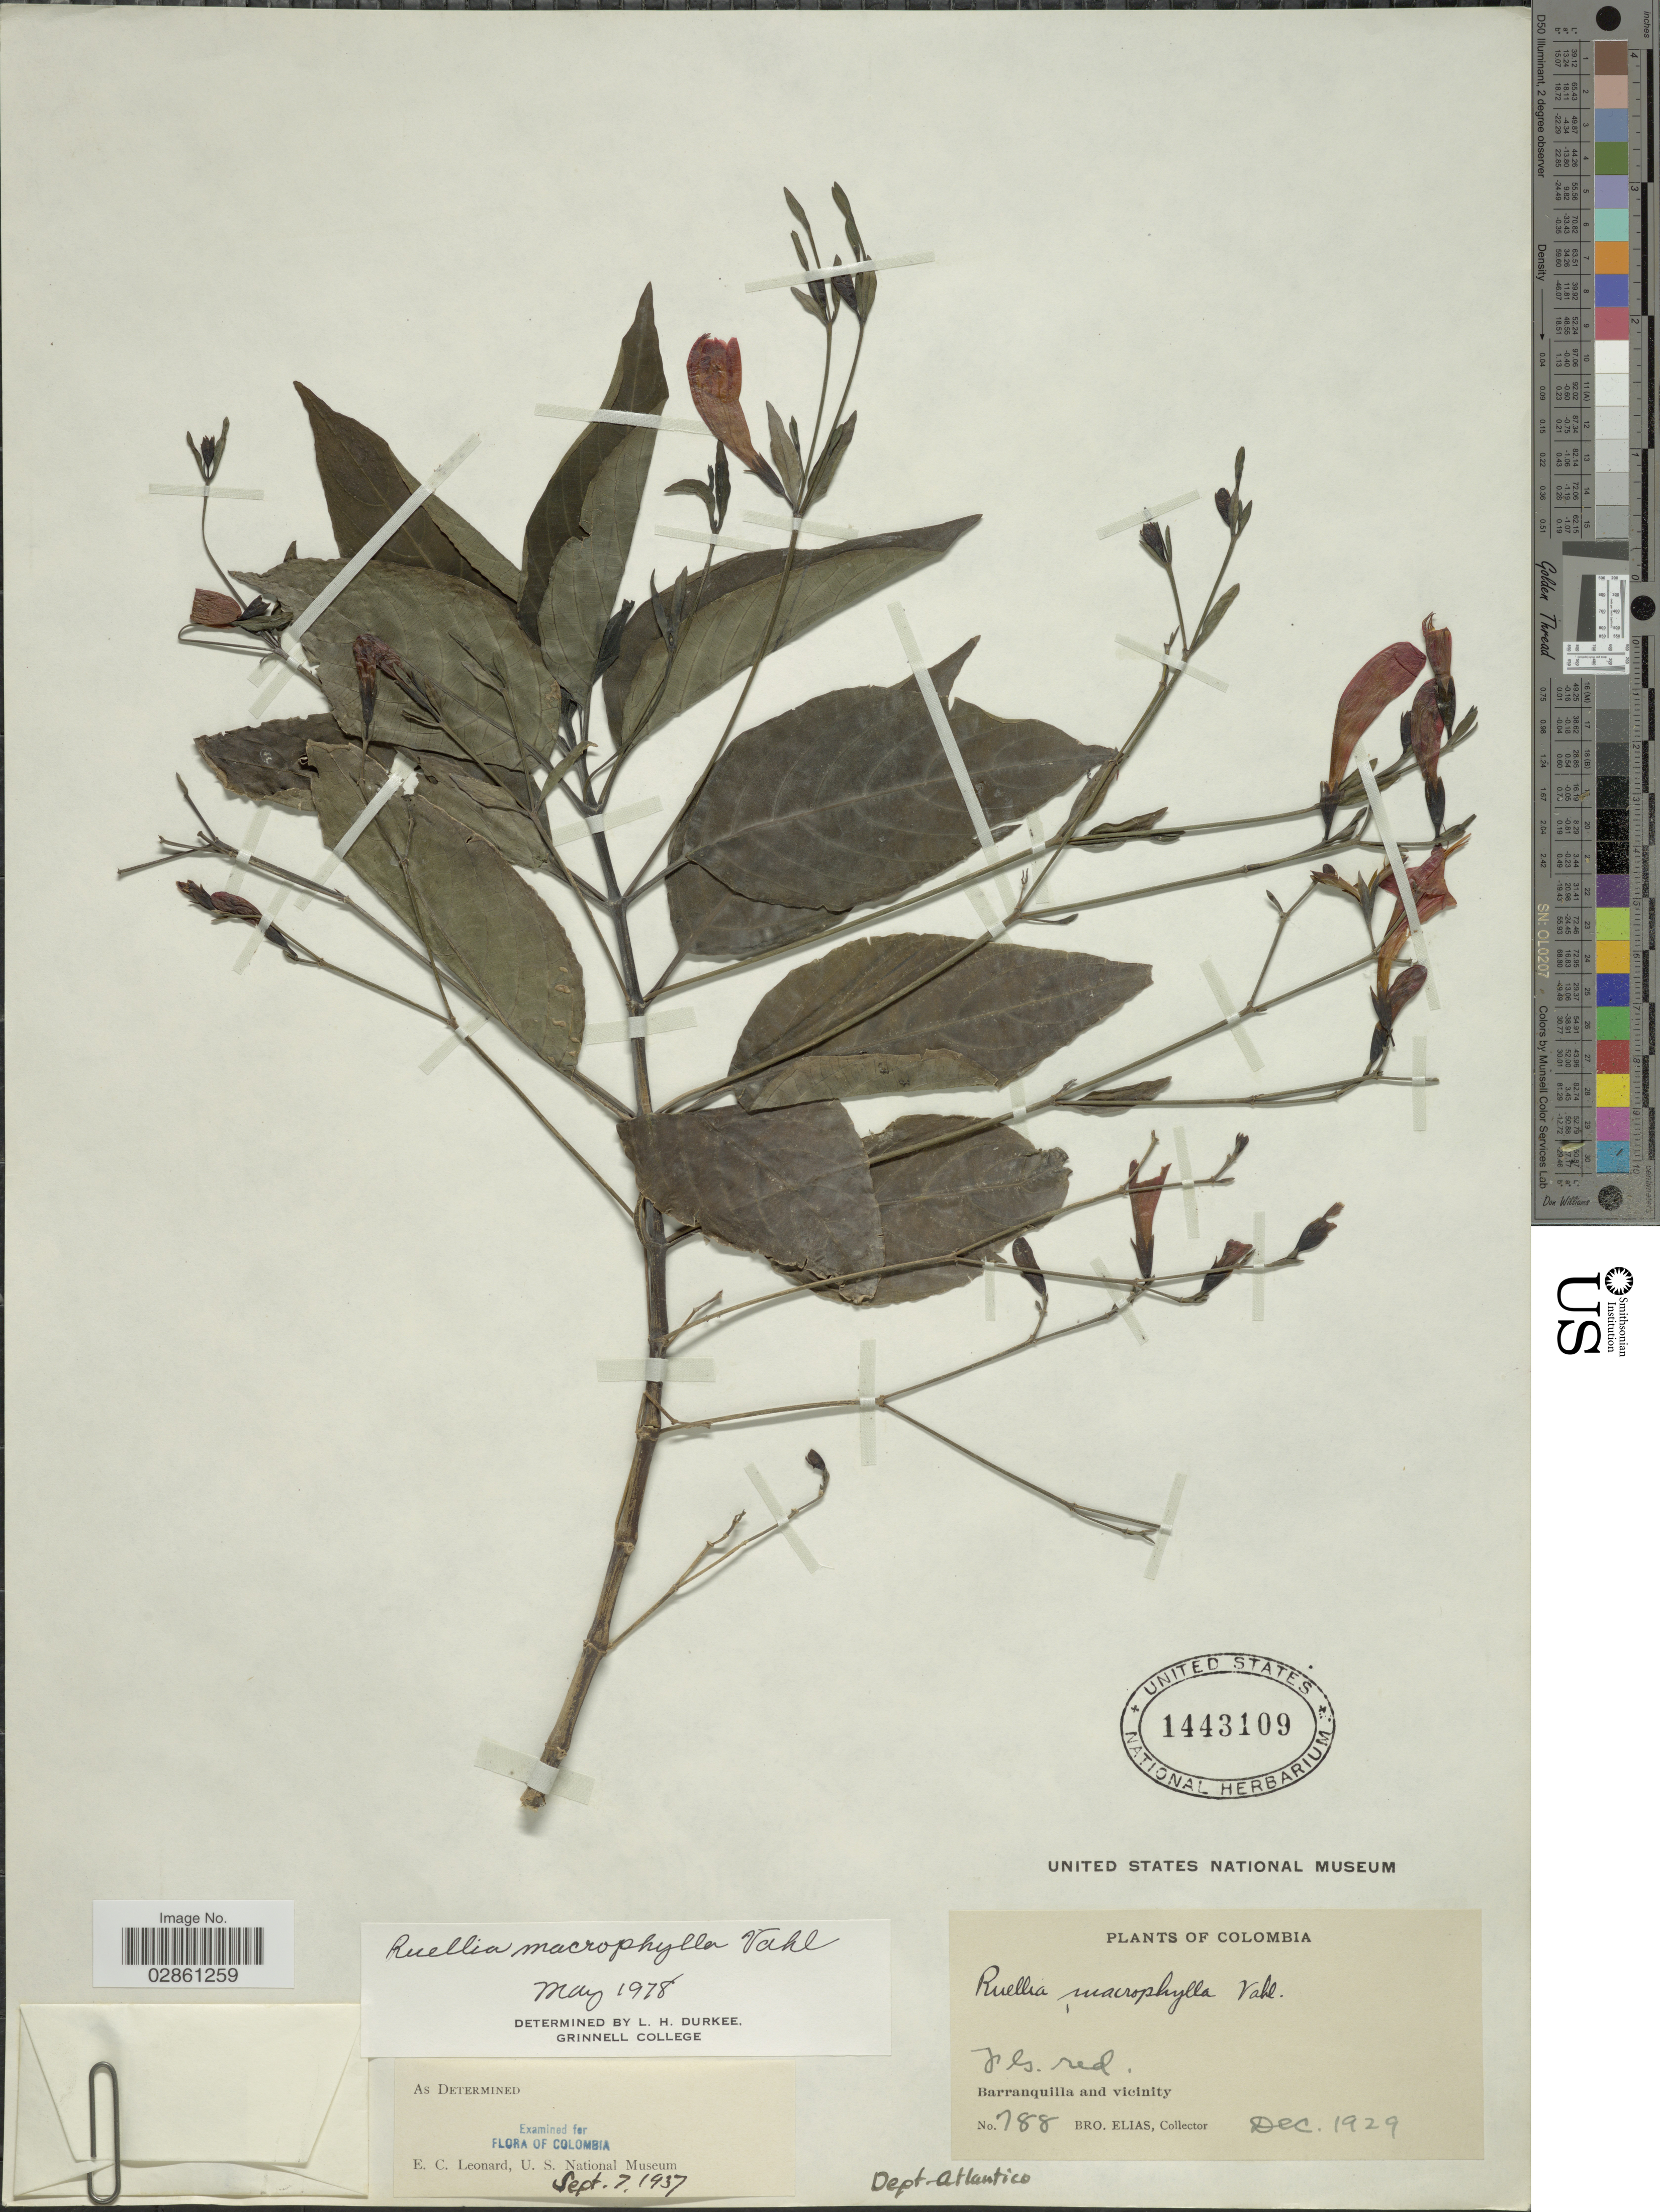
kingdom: Plantae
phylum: Tracheophyta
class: Magnoliopsida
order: Lamiales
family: Acanthaceae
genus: Ruellia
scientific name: Ruellia macrophylla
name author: Vahl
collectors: Bro. Elias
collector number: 788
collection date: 1929-12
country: Colombia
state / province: Atlántico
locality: Dept. Atlantico, Barranquilla and vicinity.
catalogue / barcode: US 1443109